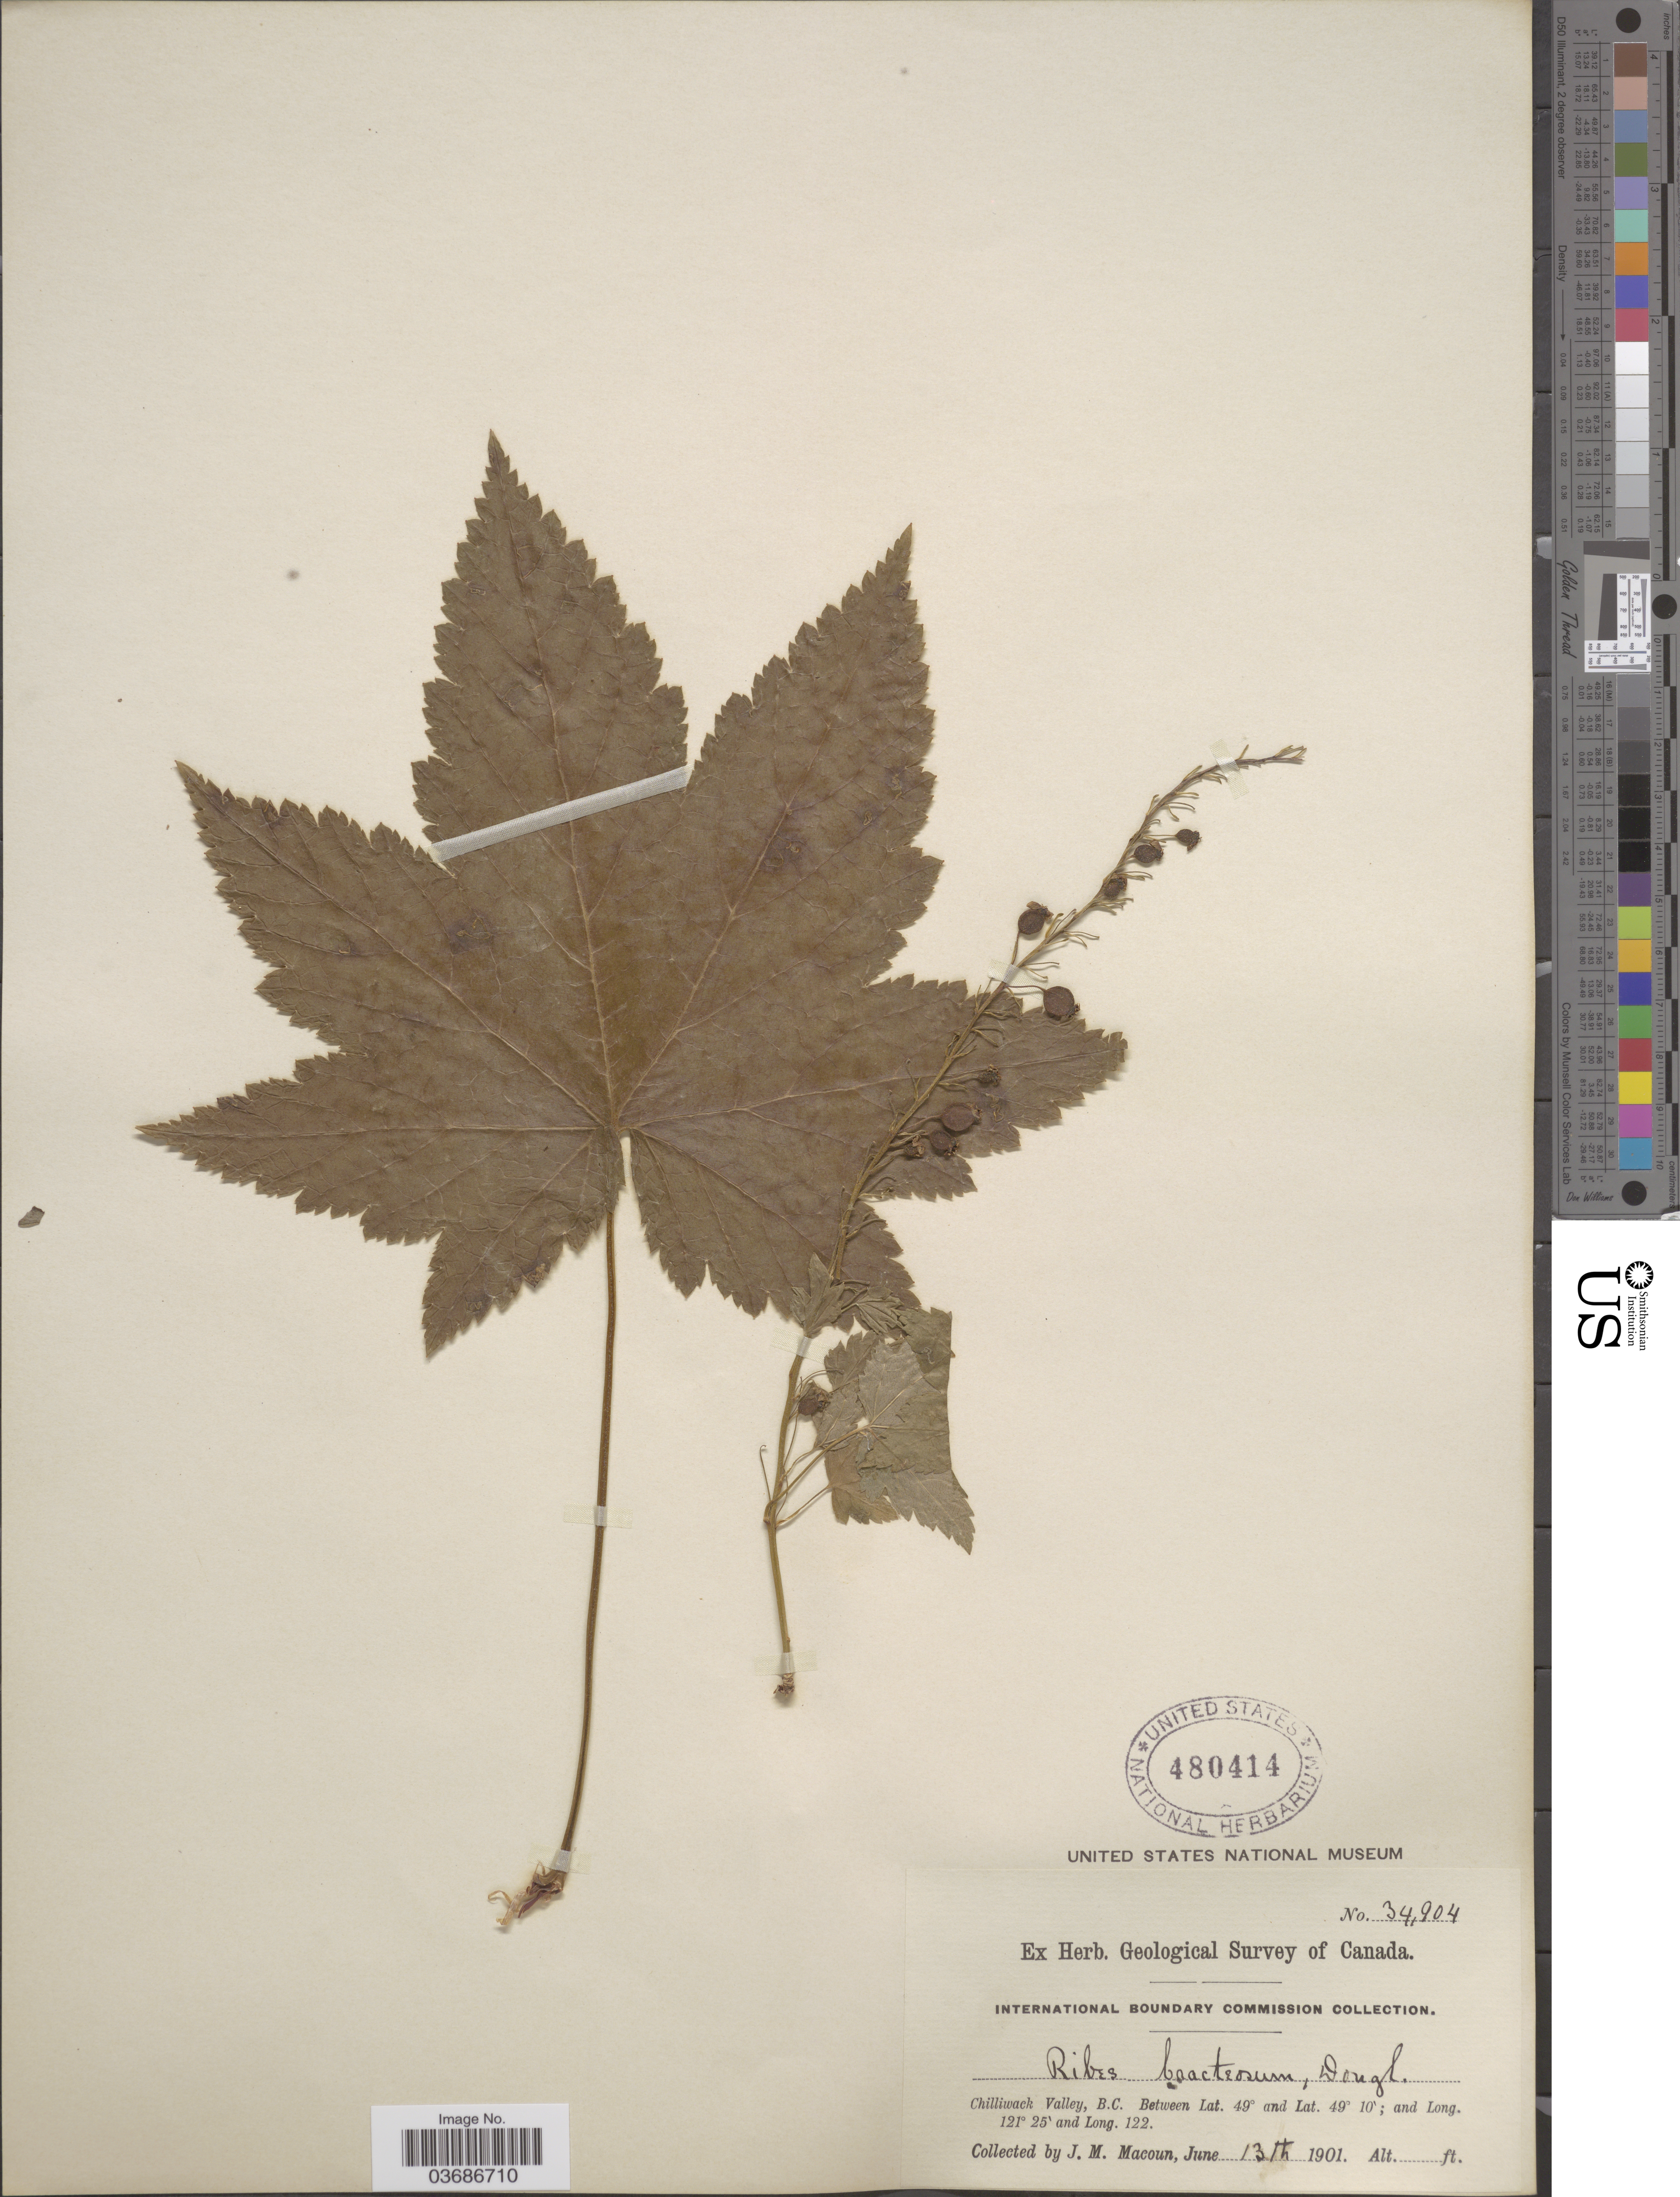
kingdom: Plantae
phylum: Tracheophyta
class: Magnoliopsida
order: Saxifragales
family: Grossulariaceae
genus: Ribes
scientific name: Ribes bracteosum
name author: Douglas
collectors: J. Macoun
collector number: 34904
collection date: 1901-06-13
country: Canada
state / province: British Columbia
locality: Geological Survey of Canada. Chilliwack Valley, B.C.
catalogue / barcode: US 480414